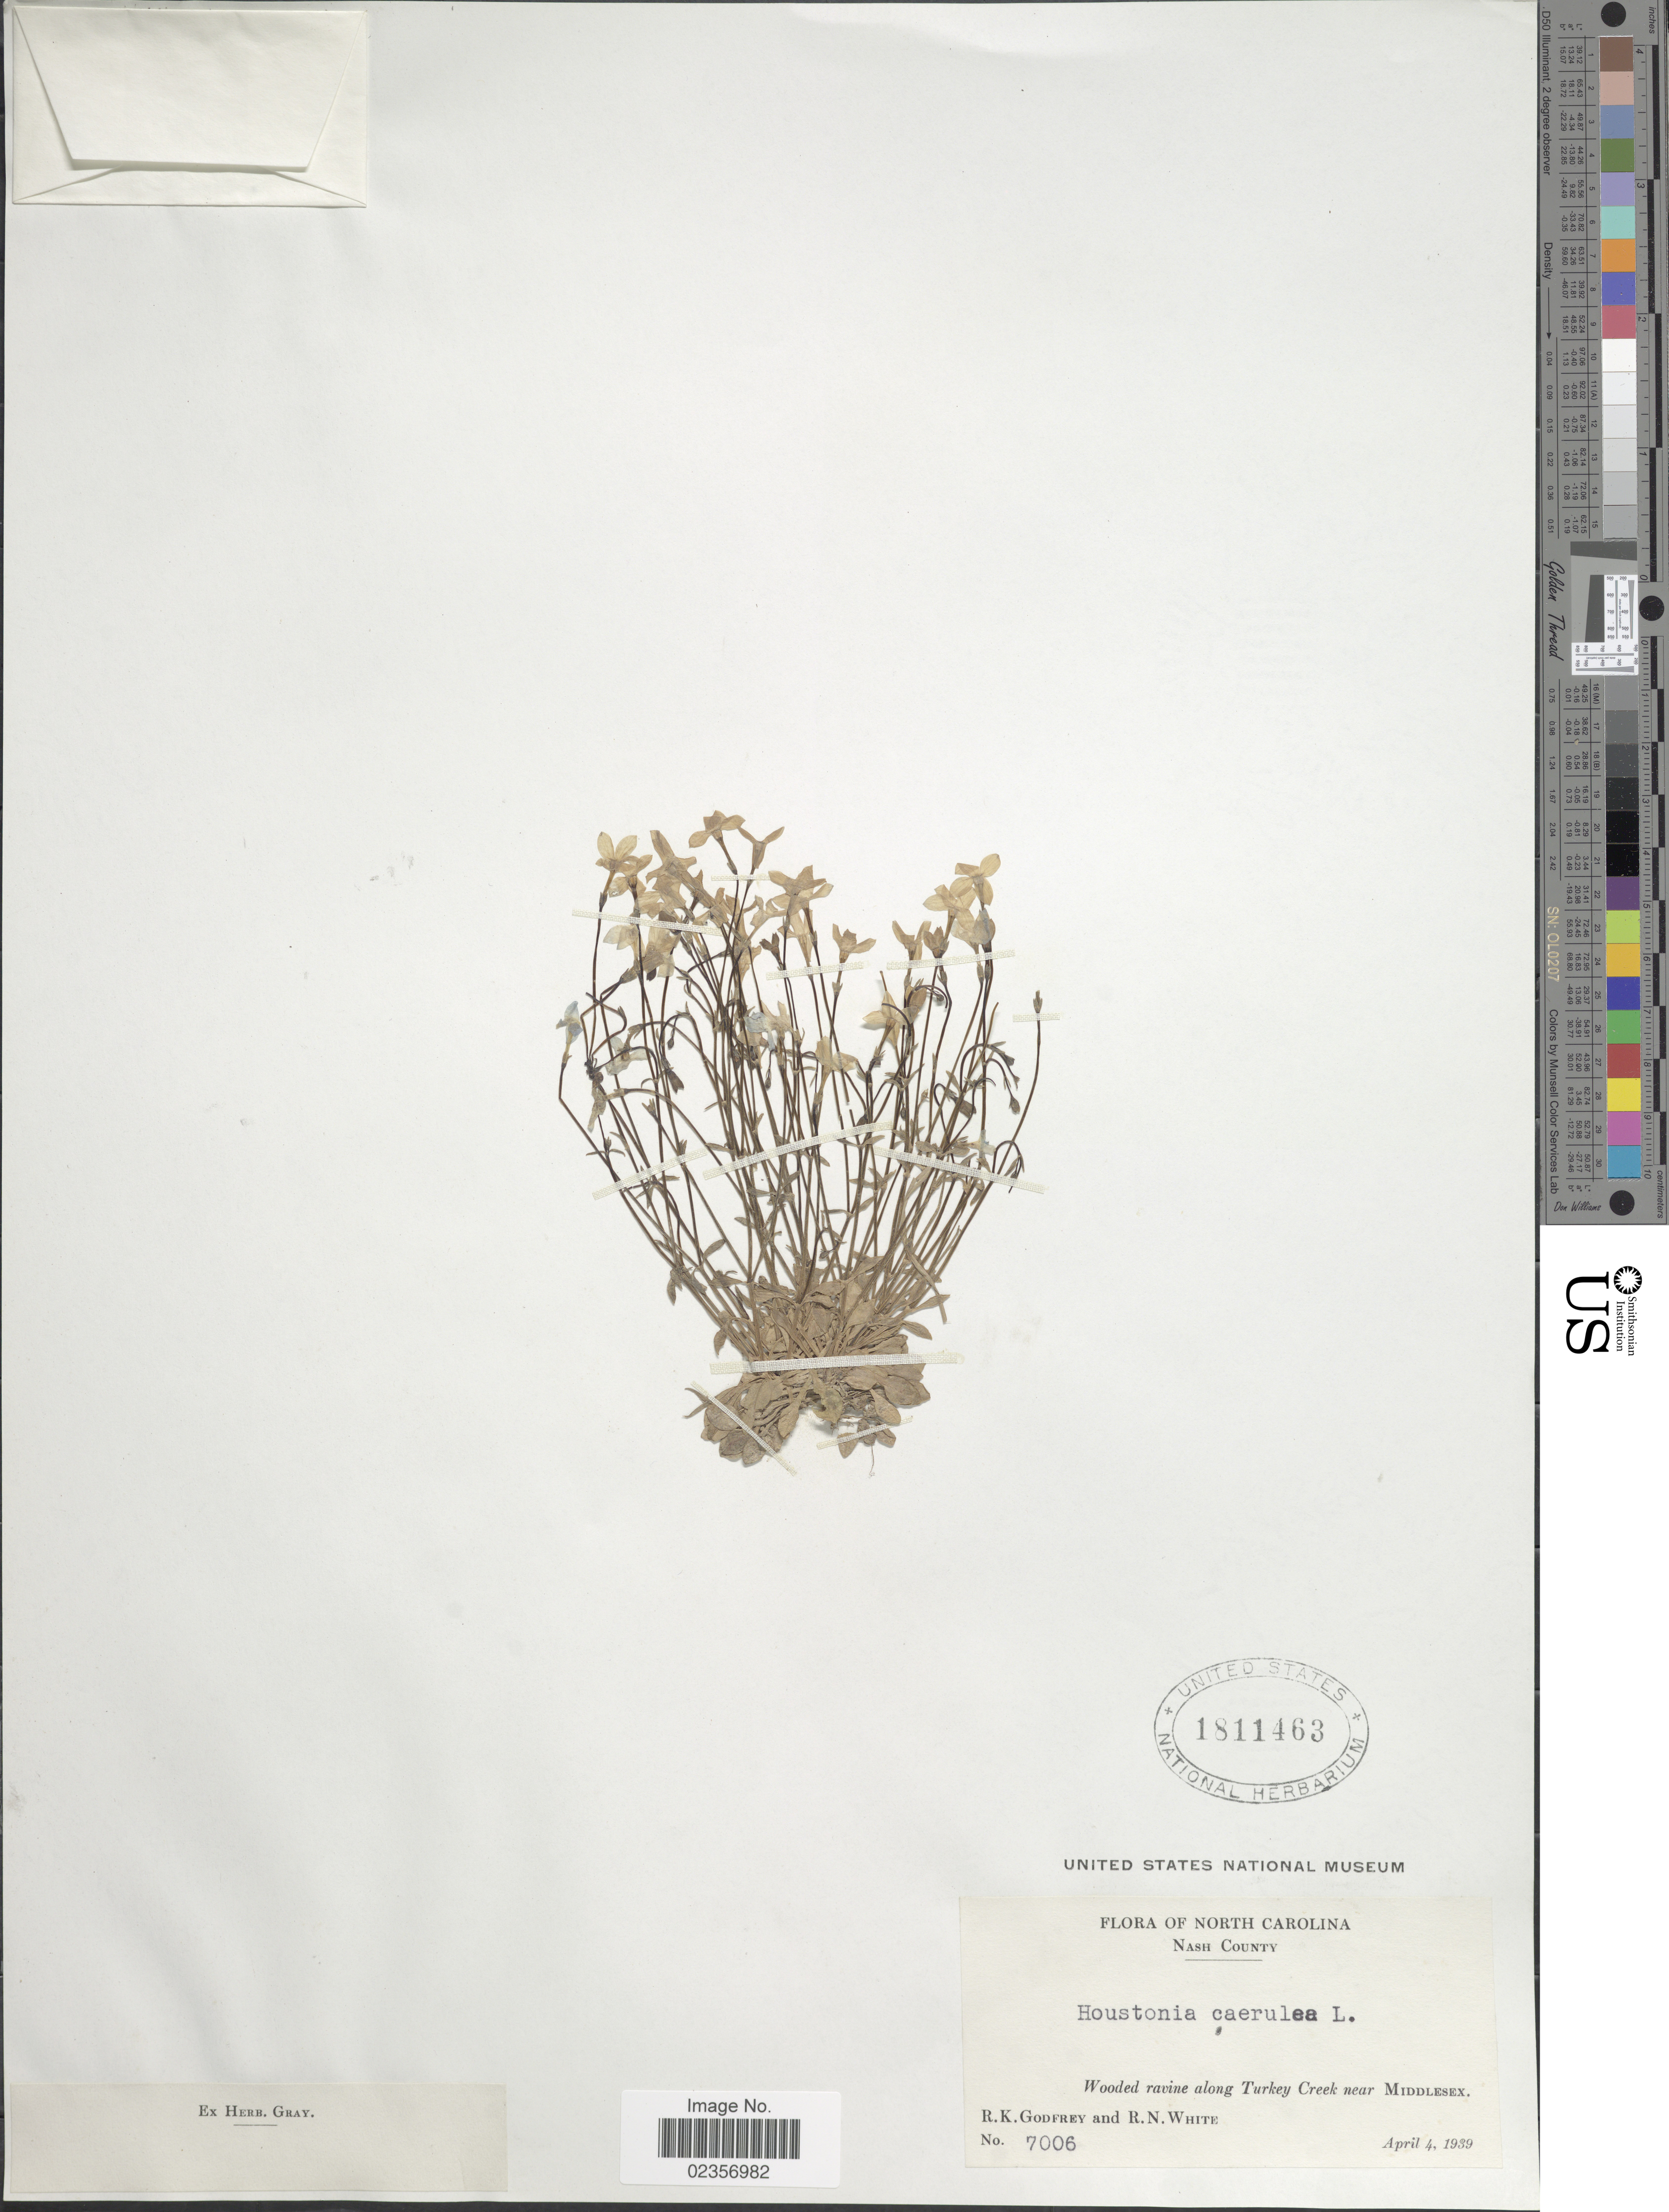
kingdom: Plantae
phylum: Tracheophyta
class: Magnoliopsida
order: Gentianales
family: Rubiaceae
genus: Houstonia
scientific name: Houstonia caerulea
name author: L.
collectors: R. K. Godfrey & R. N. White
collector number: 7006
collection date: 1939-04-04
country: United States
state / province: North Carolina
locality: Nash County, wooded ravine along Turkey Creek near Middlesex.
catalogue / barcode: US 1811463